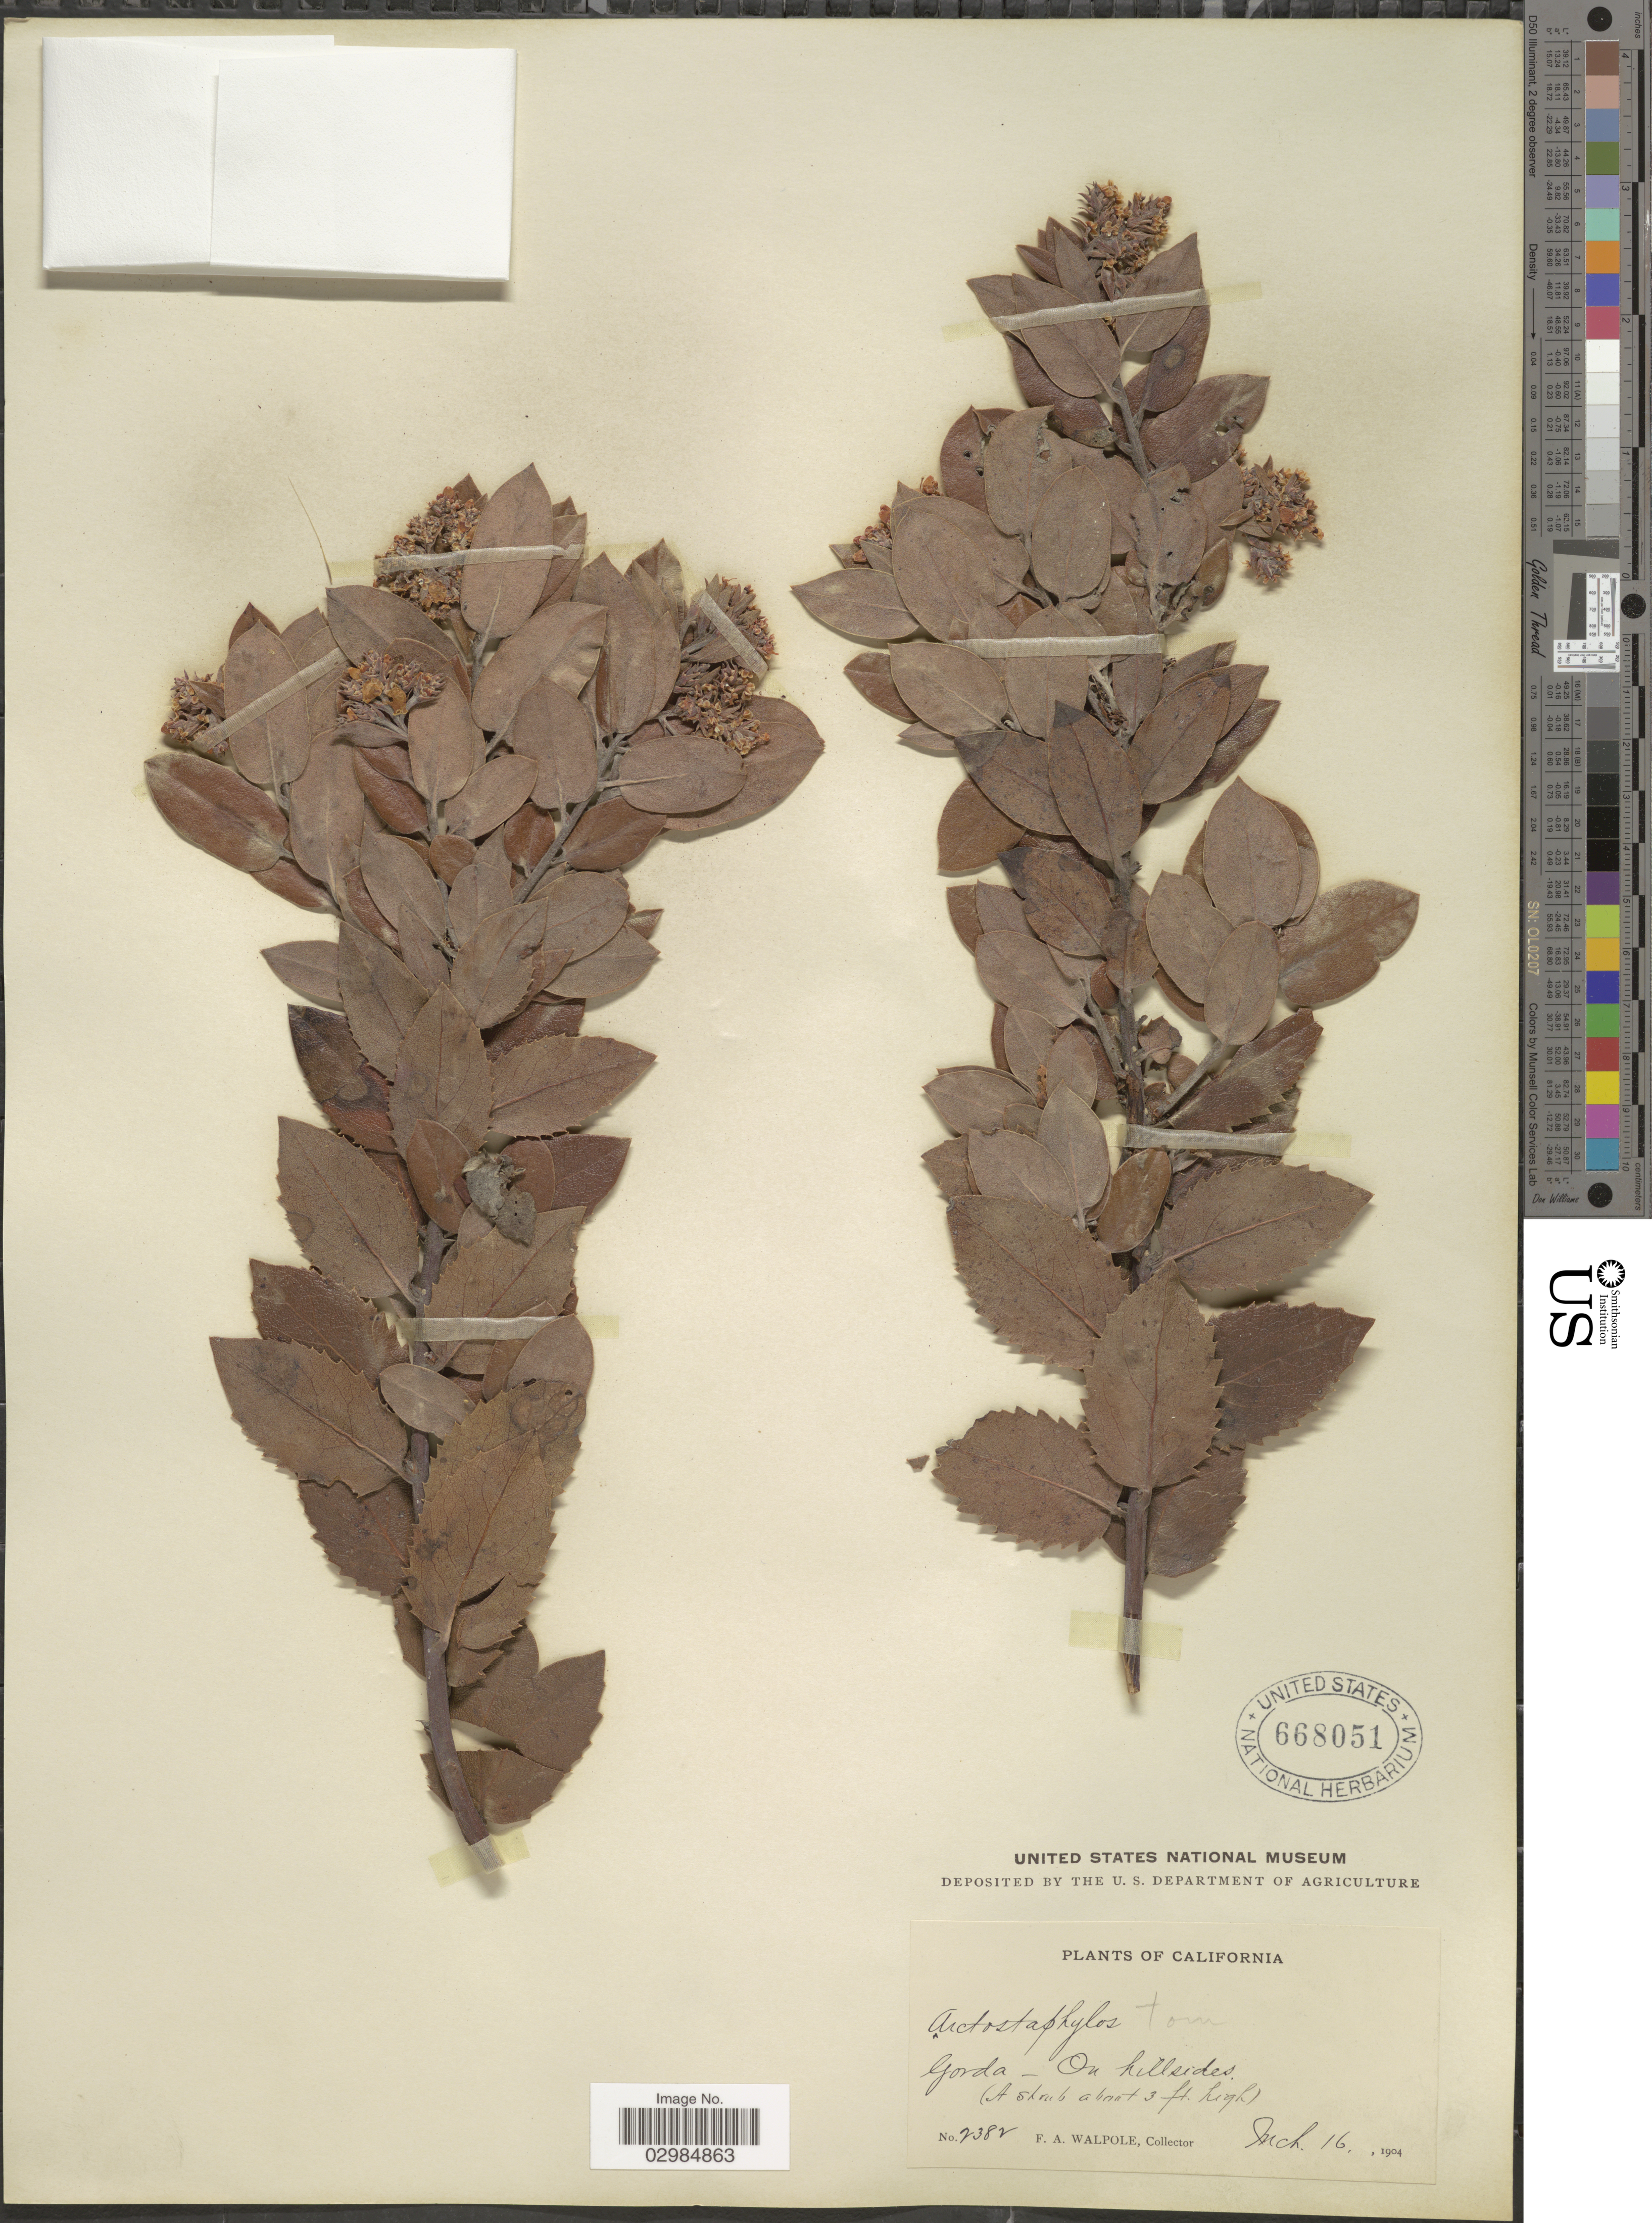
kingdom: Plantae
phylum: Tracheophyta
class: Magnoliopsida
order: Ericales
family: Ericaceae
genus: Arctostaphylos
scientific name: Arctostaphylos tomentosa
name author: (Pursh) Lindl.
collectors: F. Walpole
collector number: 2382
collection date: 1904-03-16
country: United States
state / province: California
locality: Gorda - On hillsides.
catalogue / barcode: US 668051